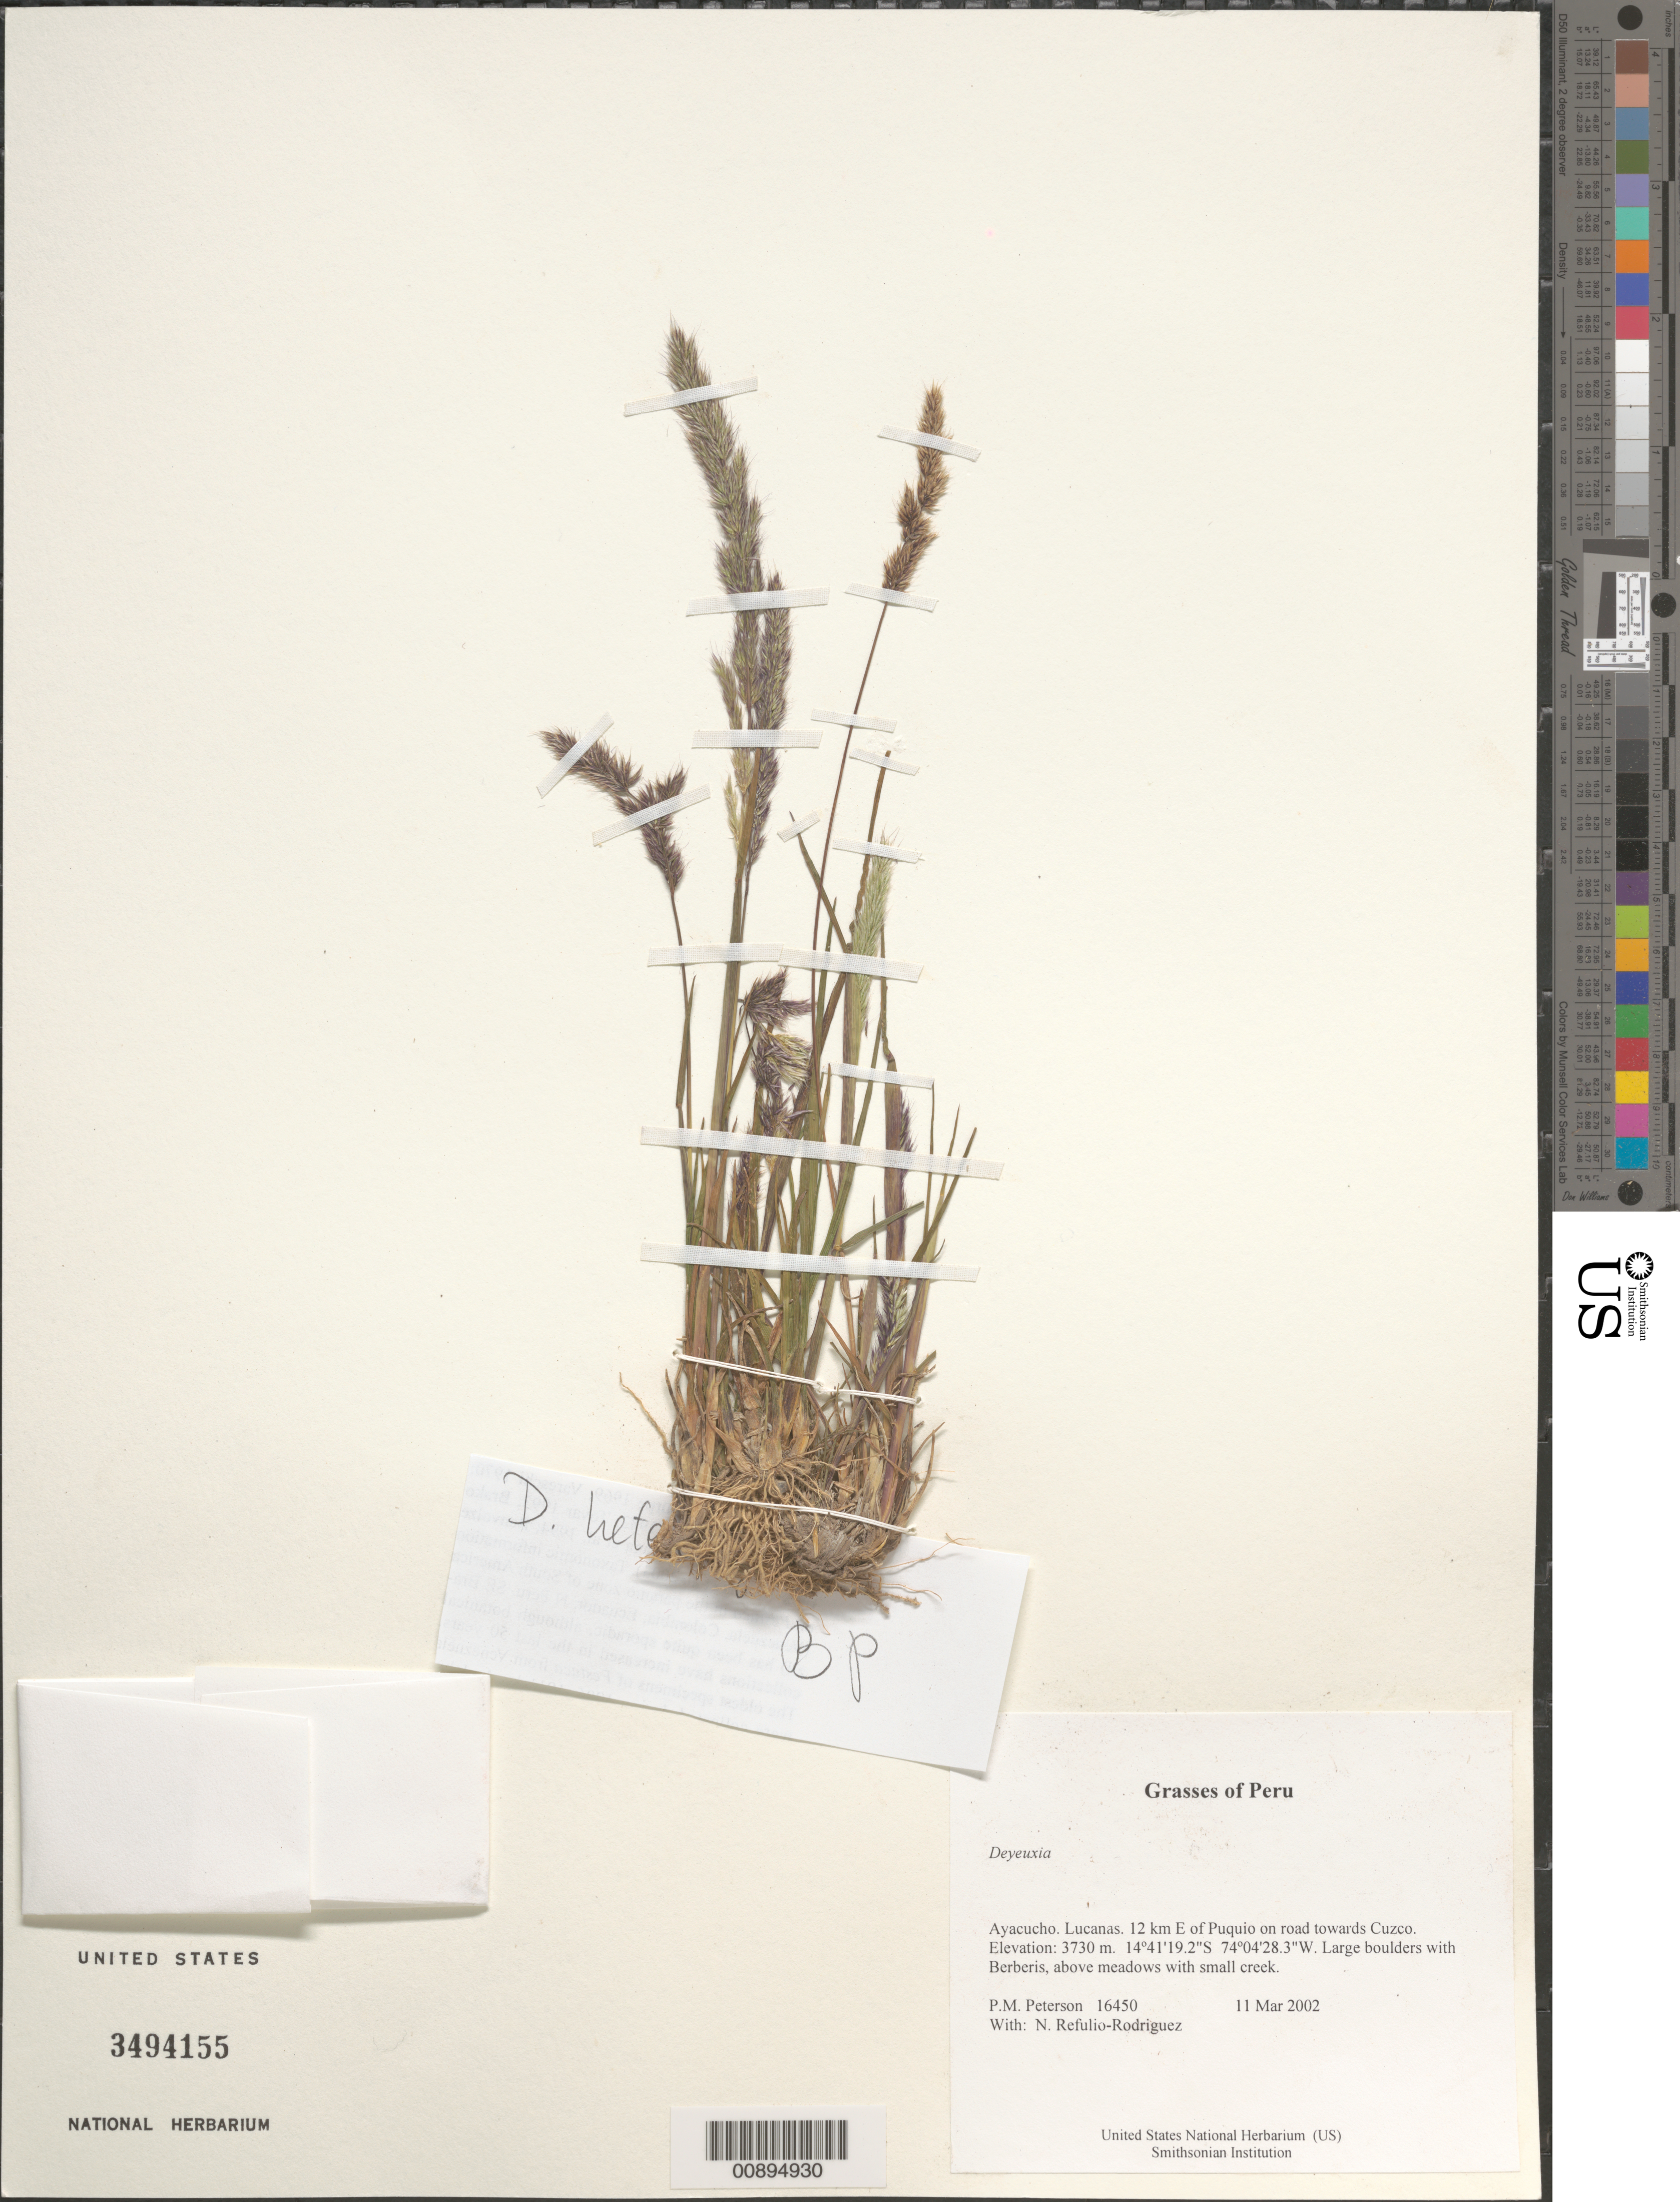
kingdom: Plantae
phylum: Tracheophyta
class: Liliopsida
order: Poales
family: Poaceae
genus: Calamagrostis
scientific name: Calamagrostis sp.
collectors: P. M. Peterson & N. Refulio-Rodríguez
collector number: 16450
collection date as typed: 11 Mar 2002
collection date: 2002-03-11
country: Peru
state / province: Ayacucho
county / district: Lucanas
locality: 12 km E of Puquio on road towards Cuzco.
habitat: Large boulders with ~Berberis~, above meadows with small creek.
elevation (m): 3730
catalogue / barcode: US 3494155